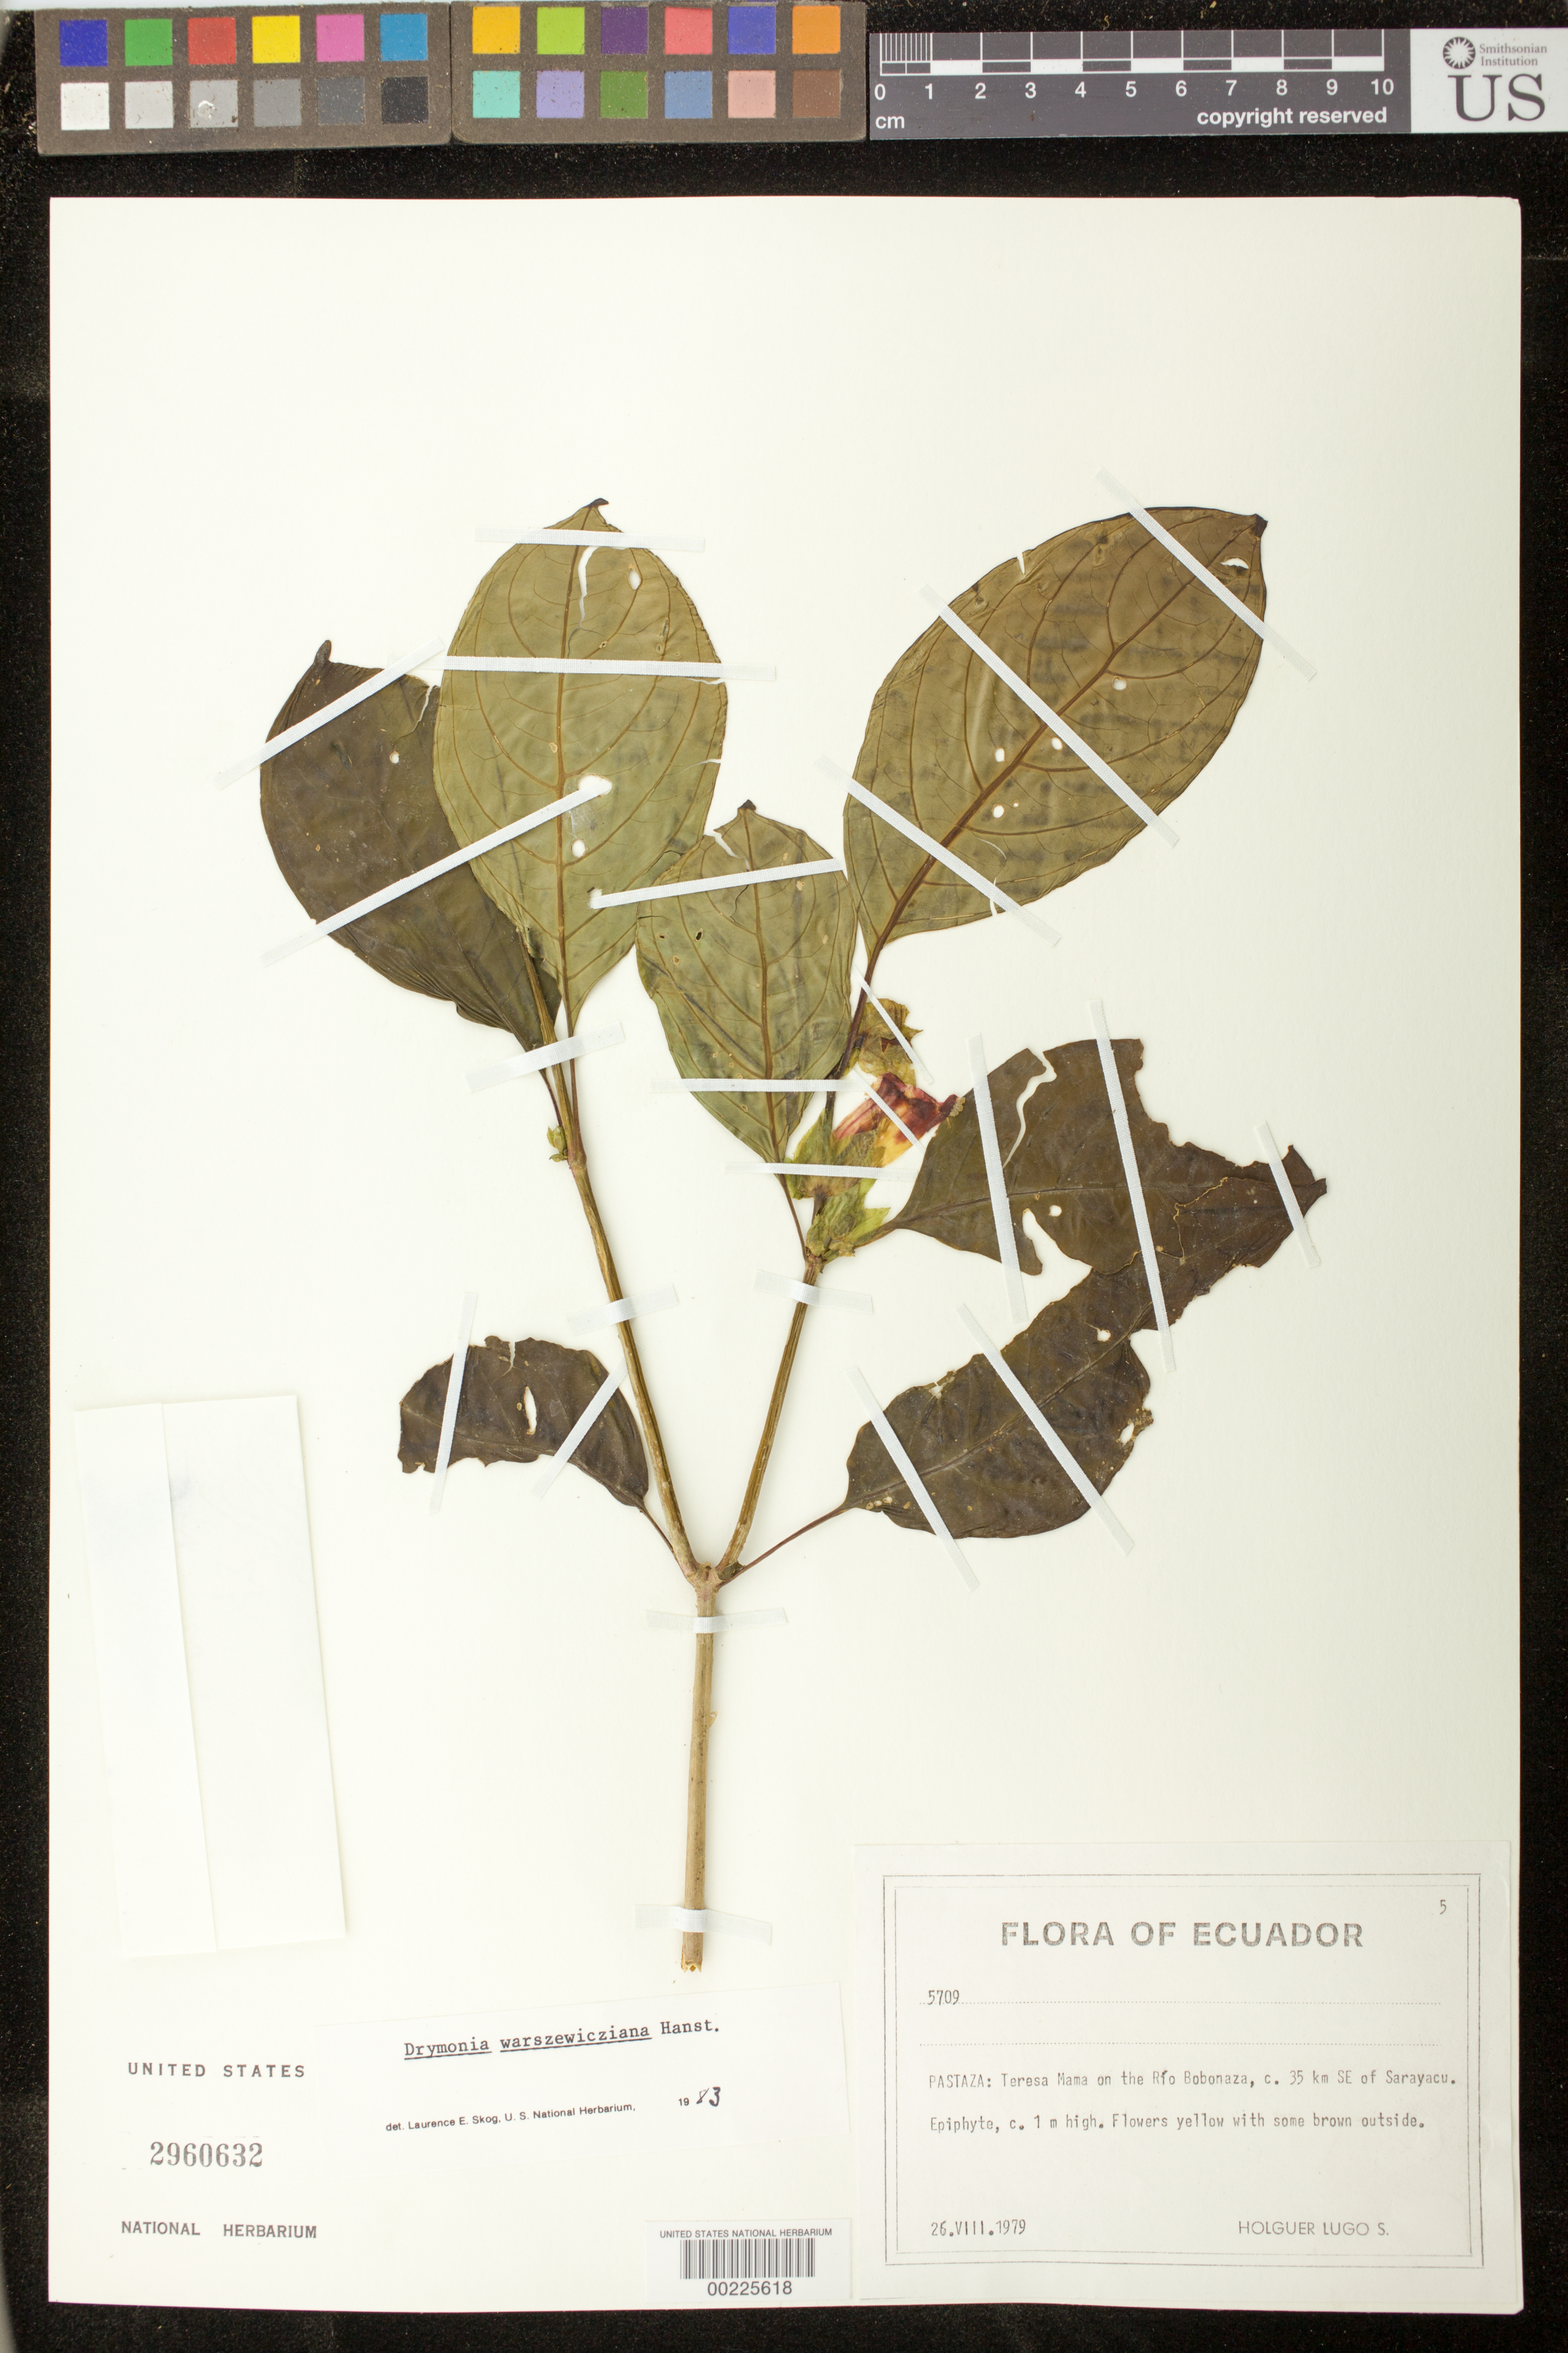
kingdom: Plantae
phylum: Tracheophyta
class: Magnoliopsida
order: Lamiales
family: Gesneriaceae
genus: Drymonia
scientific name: Drymonia warszewicziana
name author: Hanst.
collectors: H. Lugo S.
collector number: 5709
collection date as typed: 26 Aug 1979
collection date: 1979-08-26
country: Ecuador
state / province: Pastaza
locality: Teresa Mama on the Rio Bobonaza, about 35 SE of Sarayacu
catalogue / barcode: US 2960632